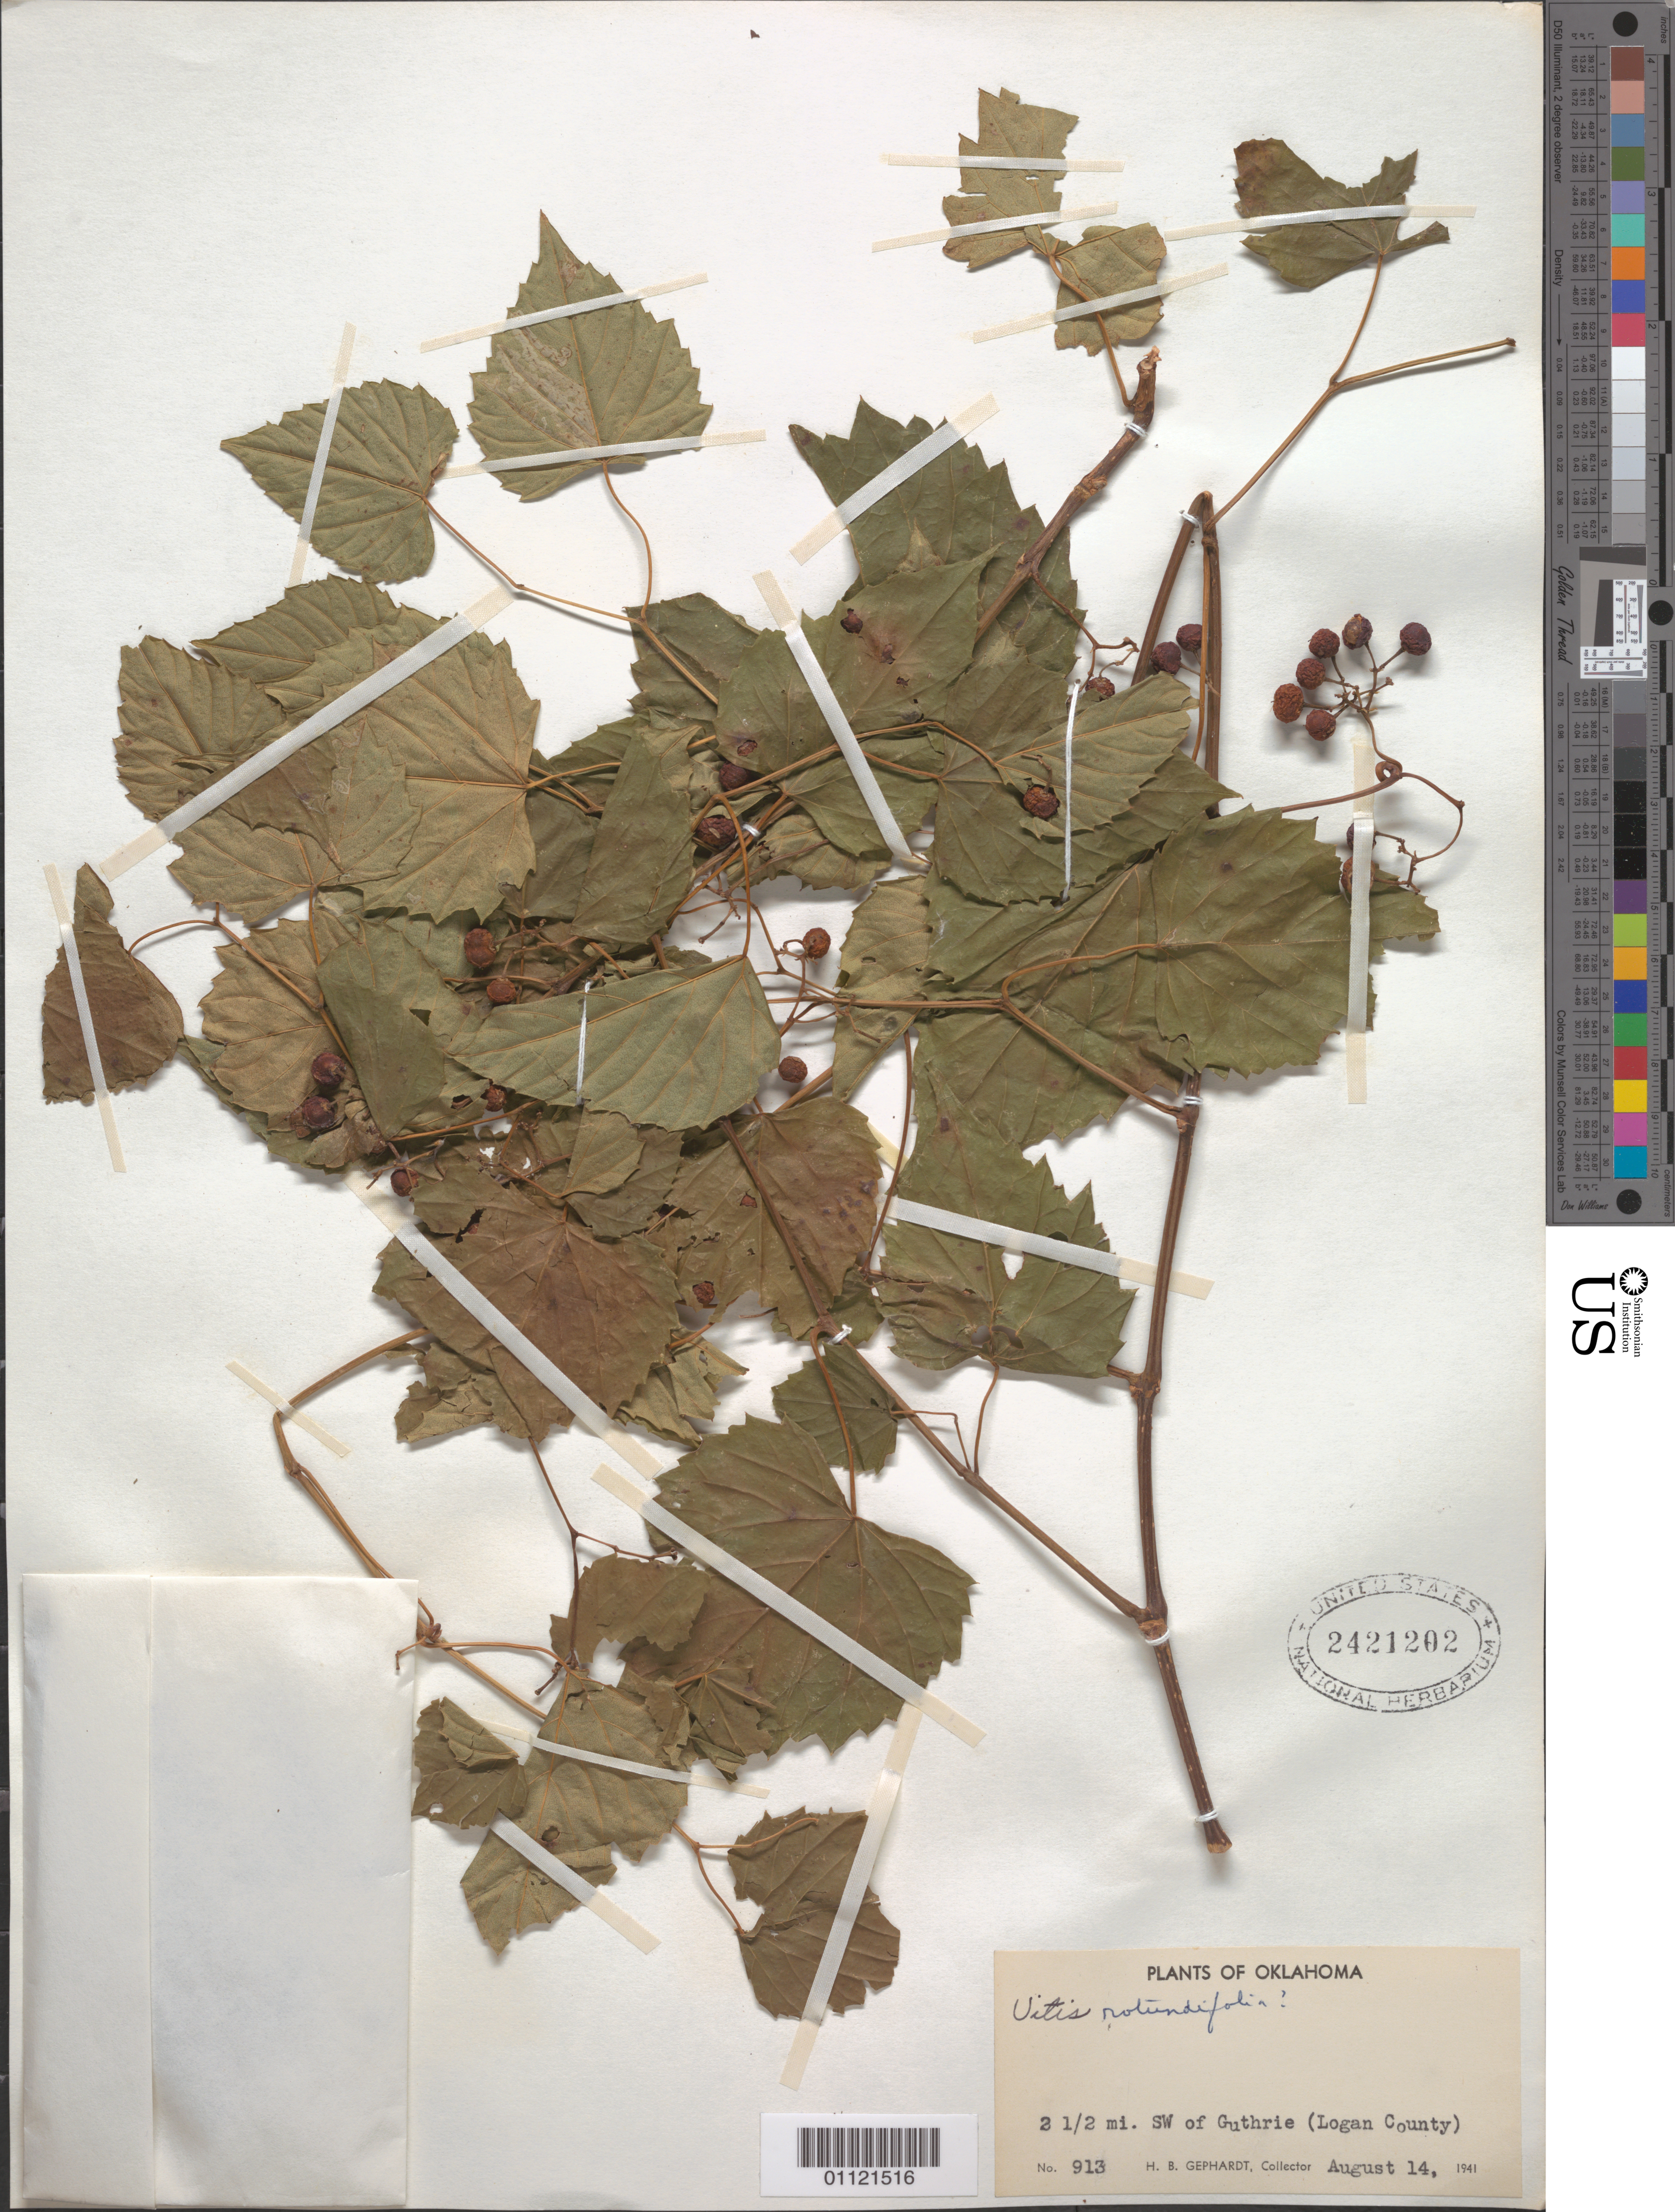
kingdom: Plantae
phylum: Tracheophyta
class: Magnoliopsida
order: Vitales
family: Vitaceae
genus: Vitis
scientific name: Vitis rotundifolia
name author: Michx.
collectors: H. Gephardt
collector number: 913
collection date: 1941-08-14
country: United States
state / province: Oklahoma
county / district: Logan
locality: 2 1/2 mi. SW of Guthrie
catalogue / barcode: US 2421202